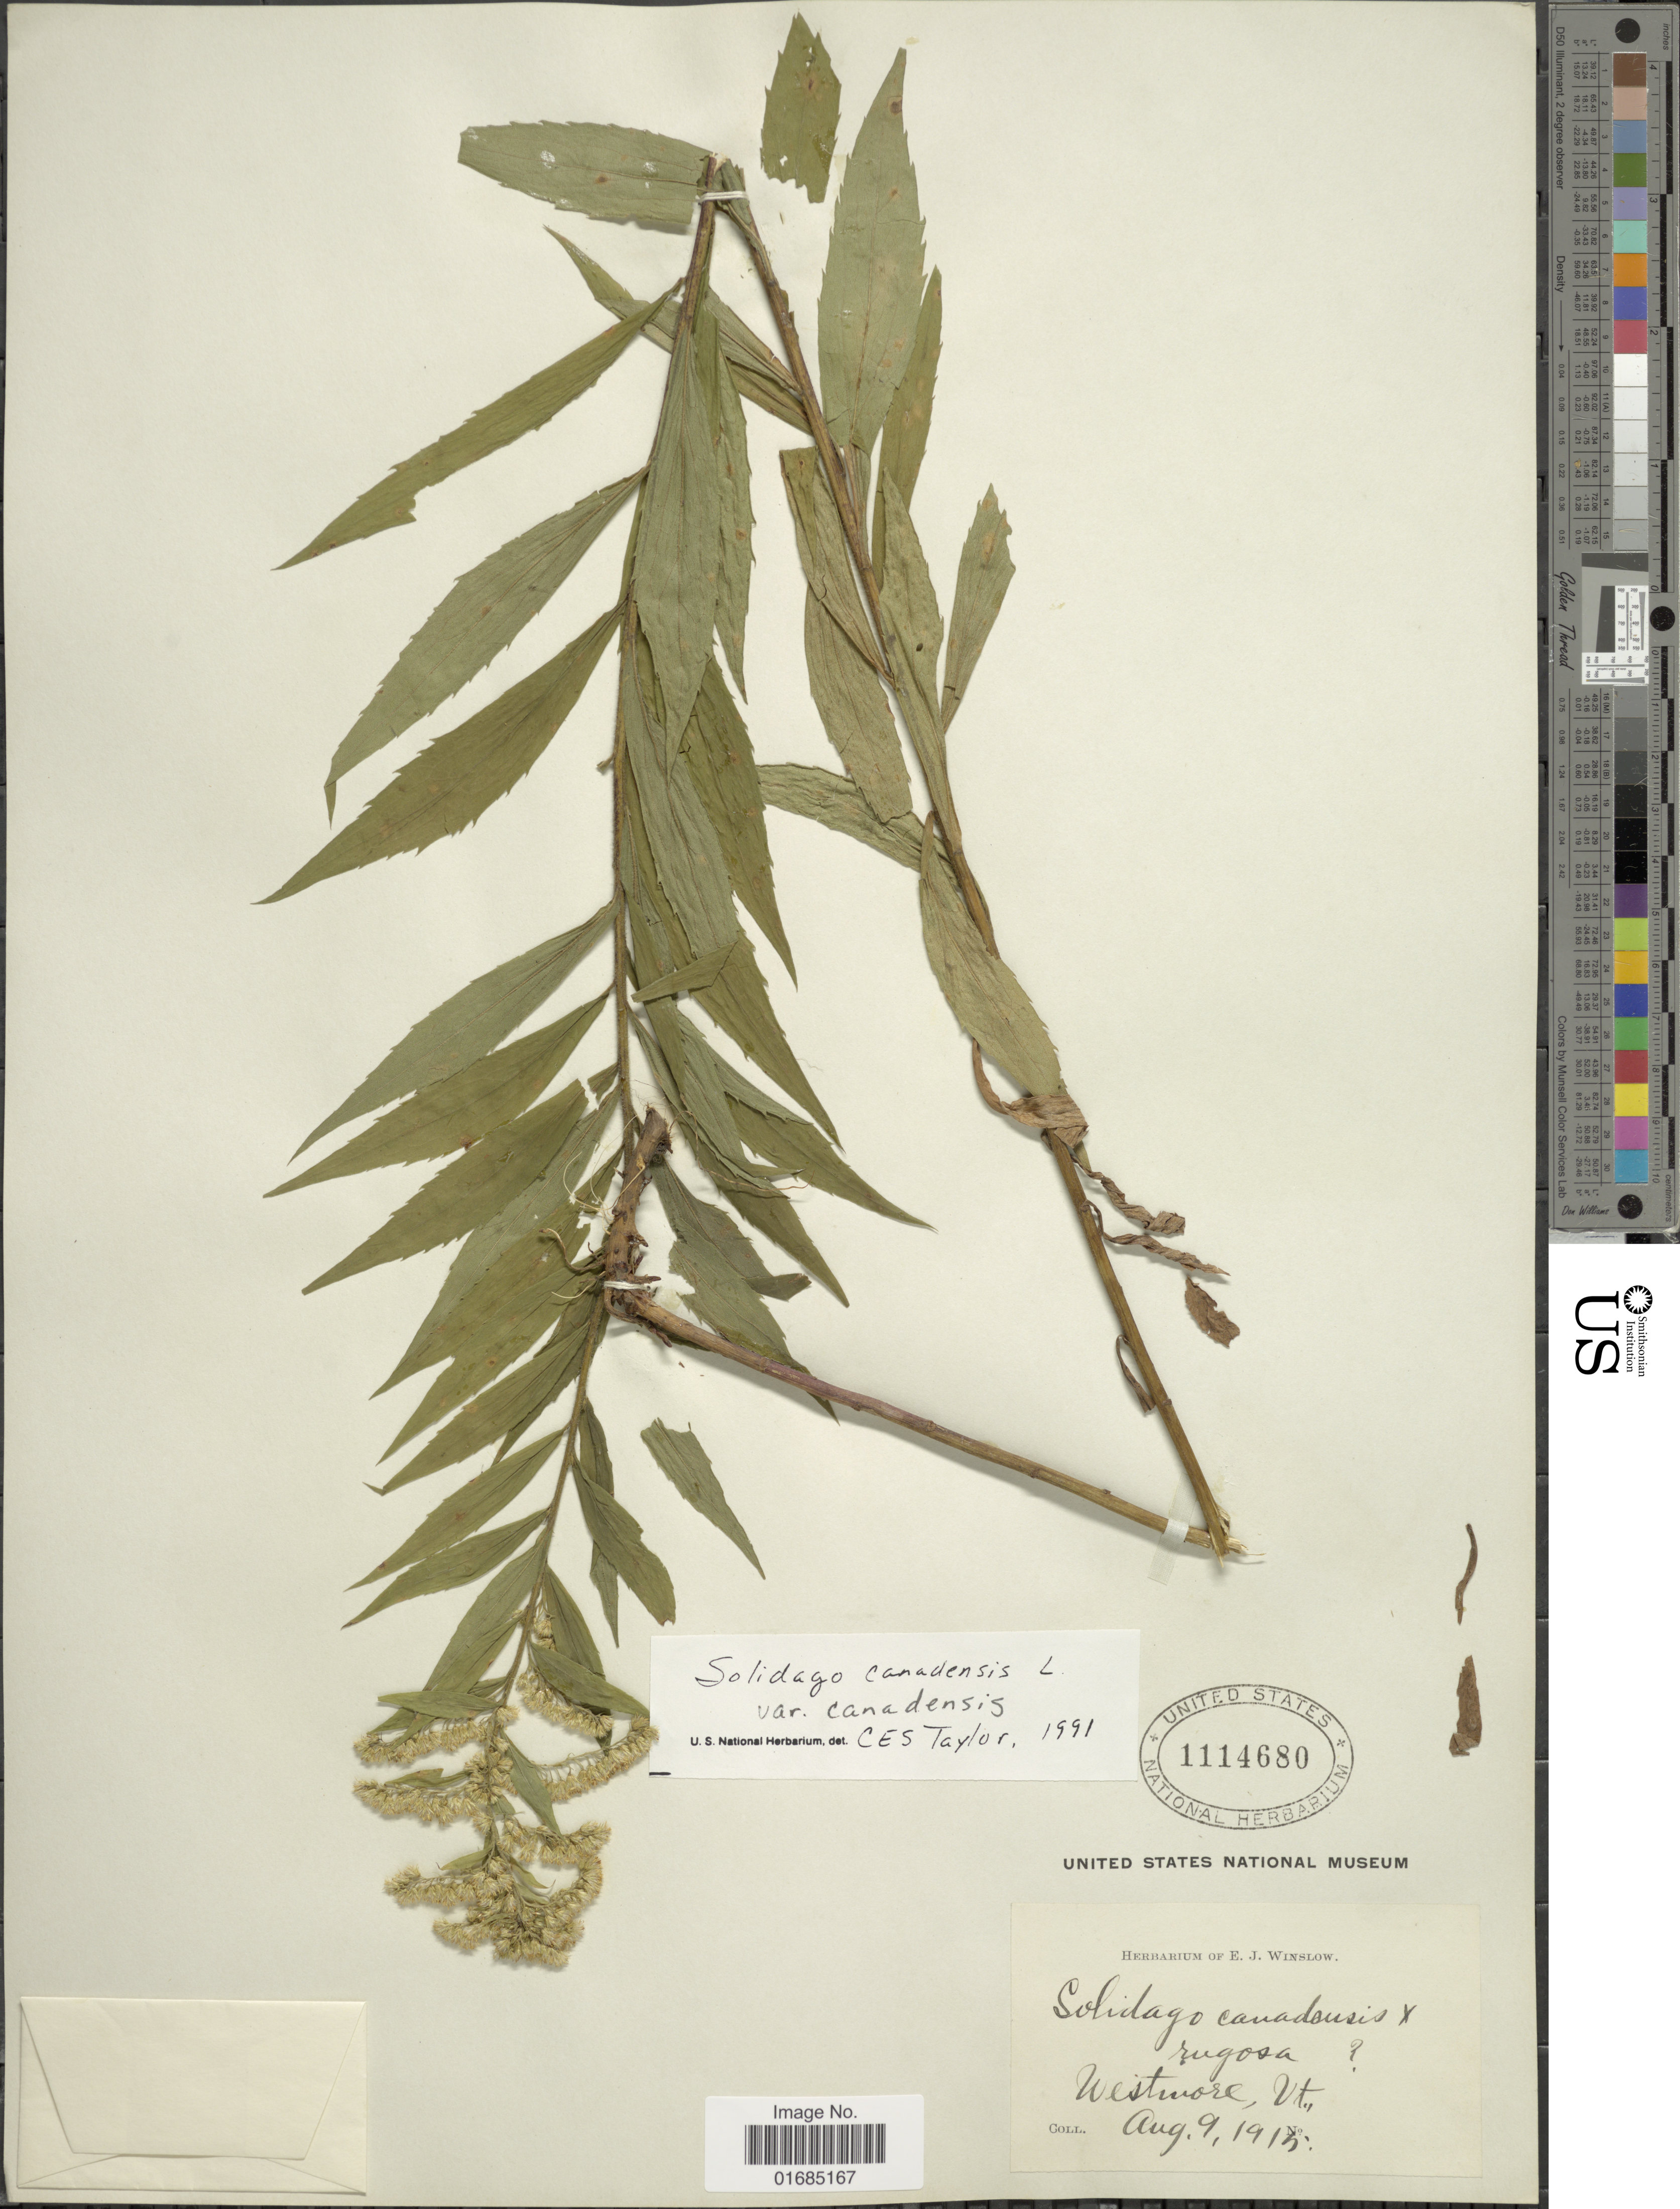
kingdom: Plantae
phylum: Tracheophyta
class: Magnoliopsida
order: Asterales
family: Asteraceae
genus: Solidago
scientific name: Solidago canadensis var. canadensis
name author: L.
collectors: ex herb. E. J. Winslow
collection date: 1915-08-09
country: United States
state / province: Vermont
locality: Westmore, Vt.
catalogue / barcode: US 1114680